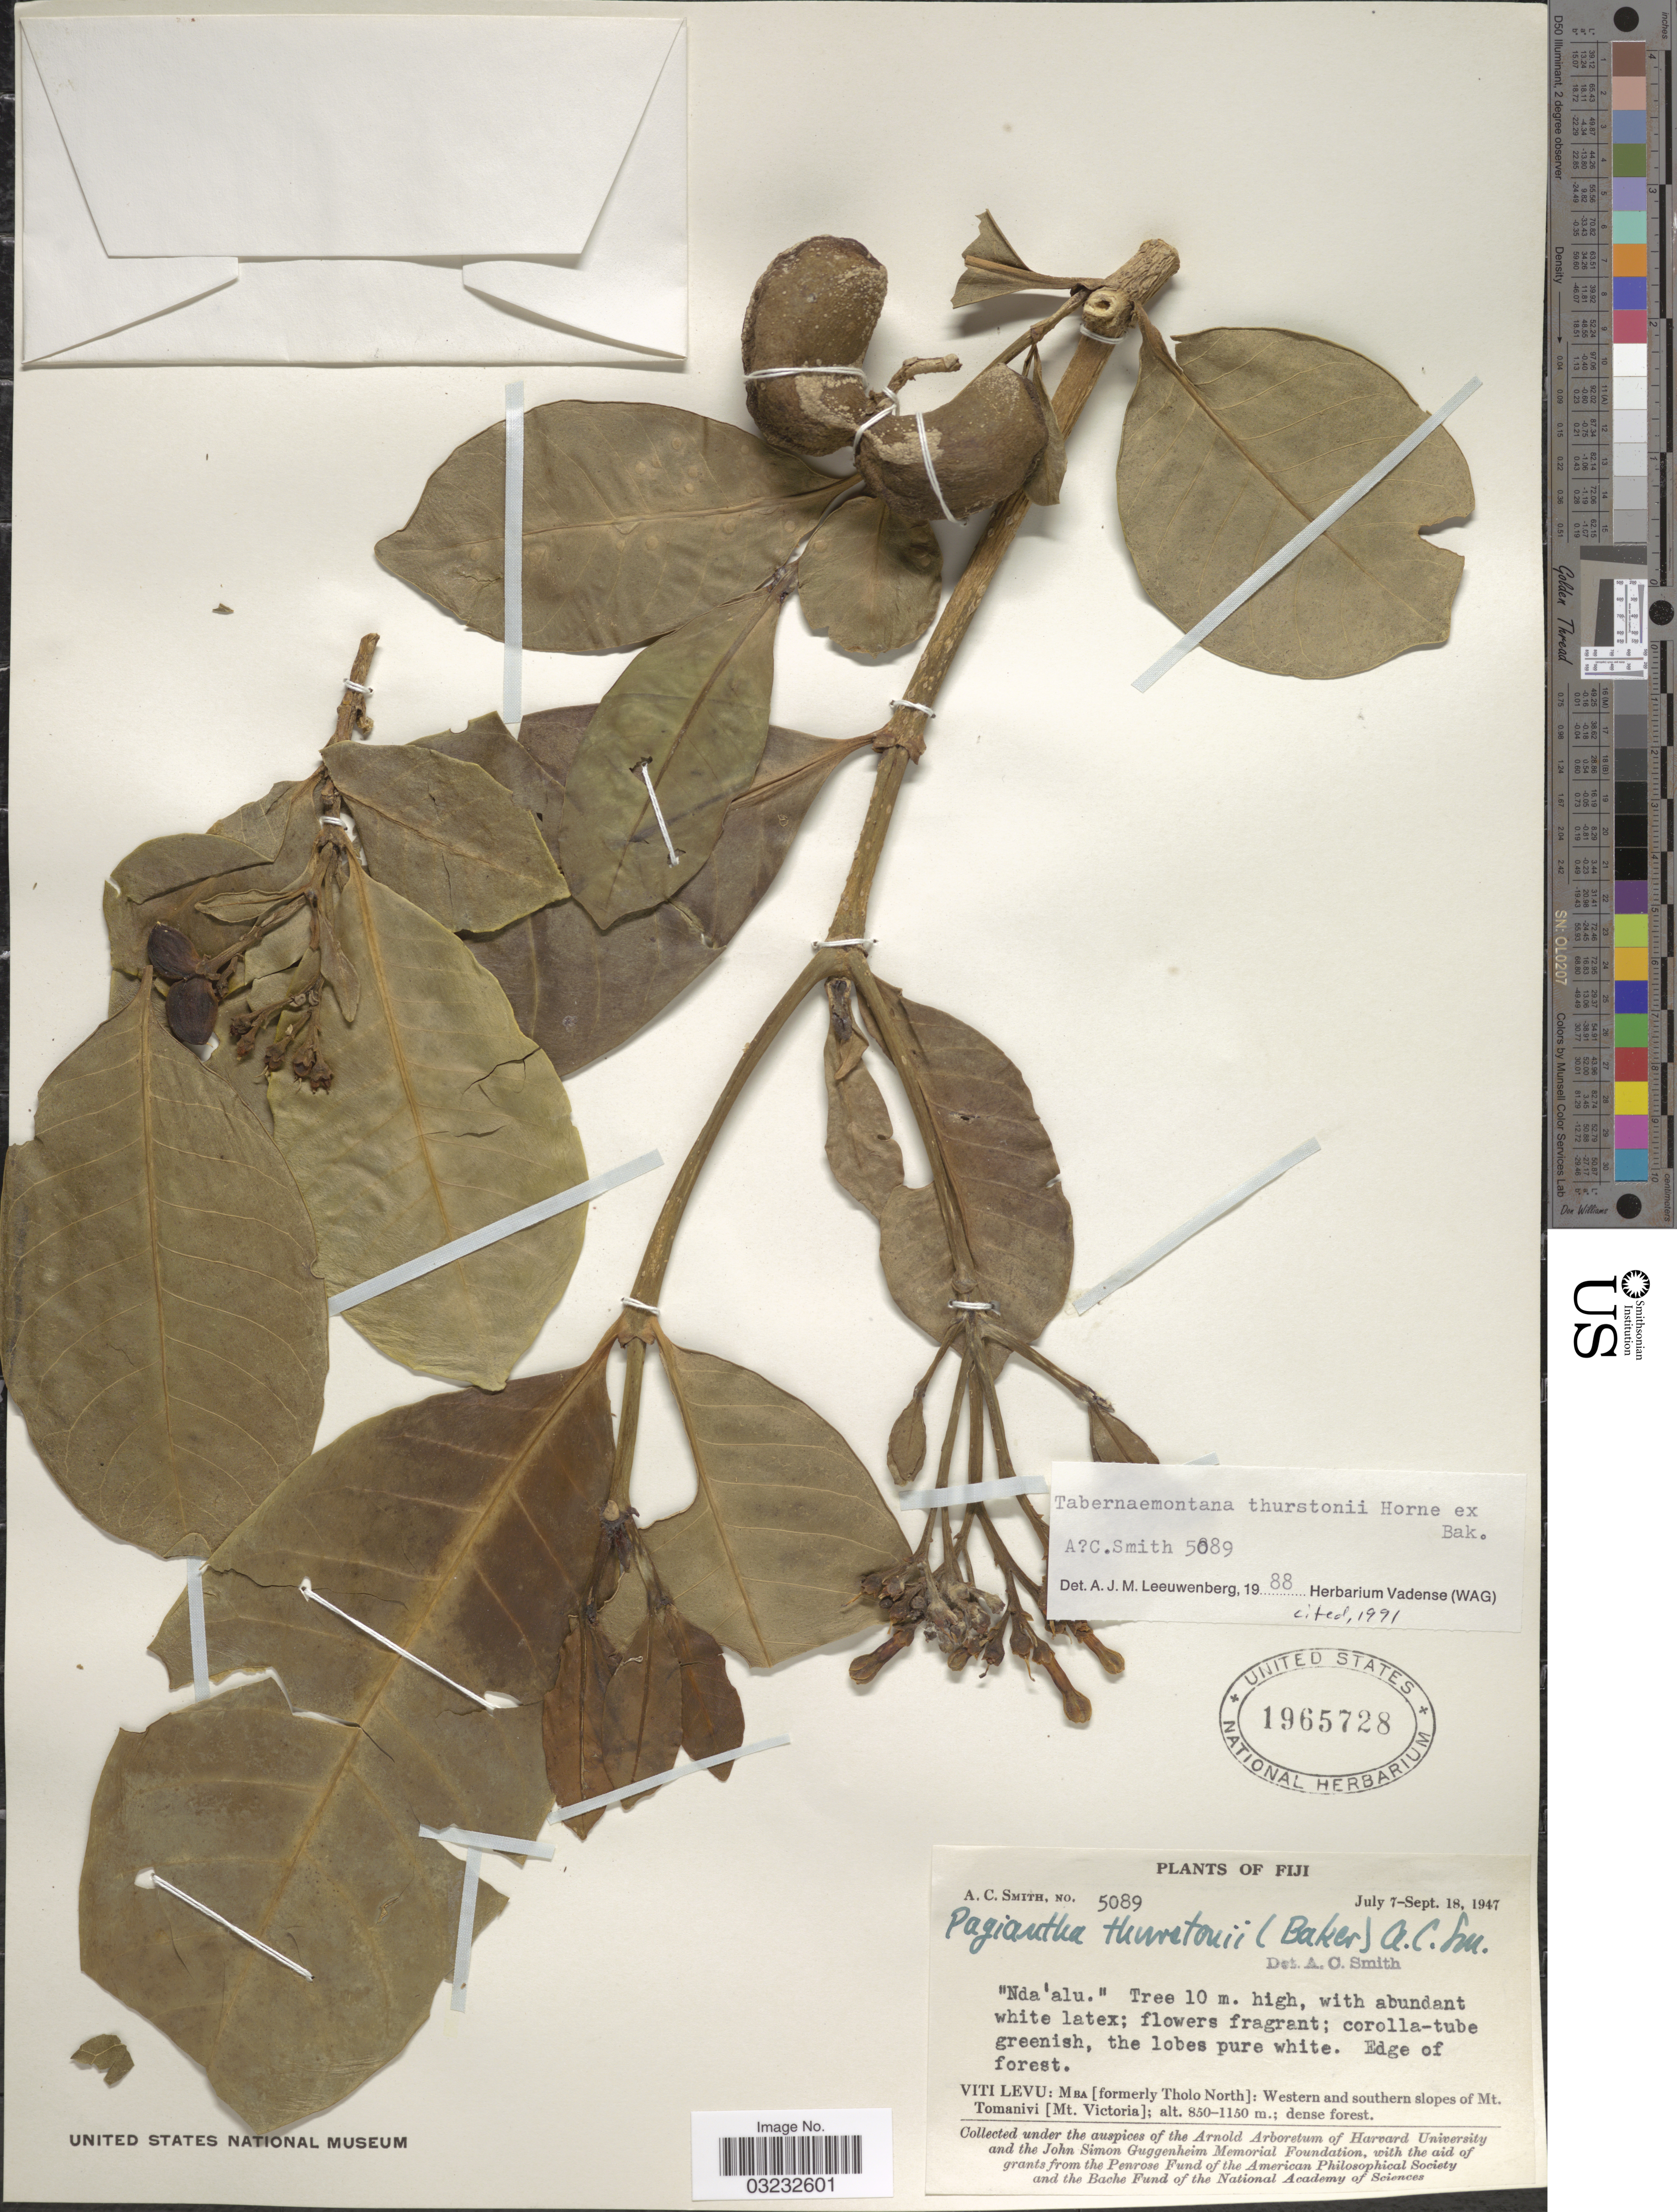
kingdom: Plantae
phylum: Tracheophyta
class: Magnoliopsida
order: Gentianales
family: Apocynaceae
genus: Tabernaemontana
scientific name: Tabernaemontana thurstonii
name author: Horne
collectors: A. C. Smith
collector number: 5089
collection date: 1947-07-07/1947-09-18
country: Fiji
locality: Viti Levu: Mba [formerly Tholo North]: Western and southern slopes of Mt. Tomanivi [Mt. Victoria].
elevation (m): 850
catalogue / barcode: US 1965728